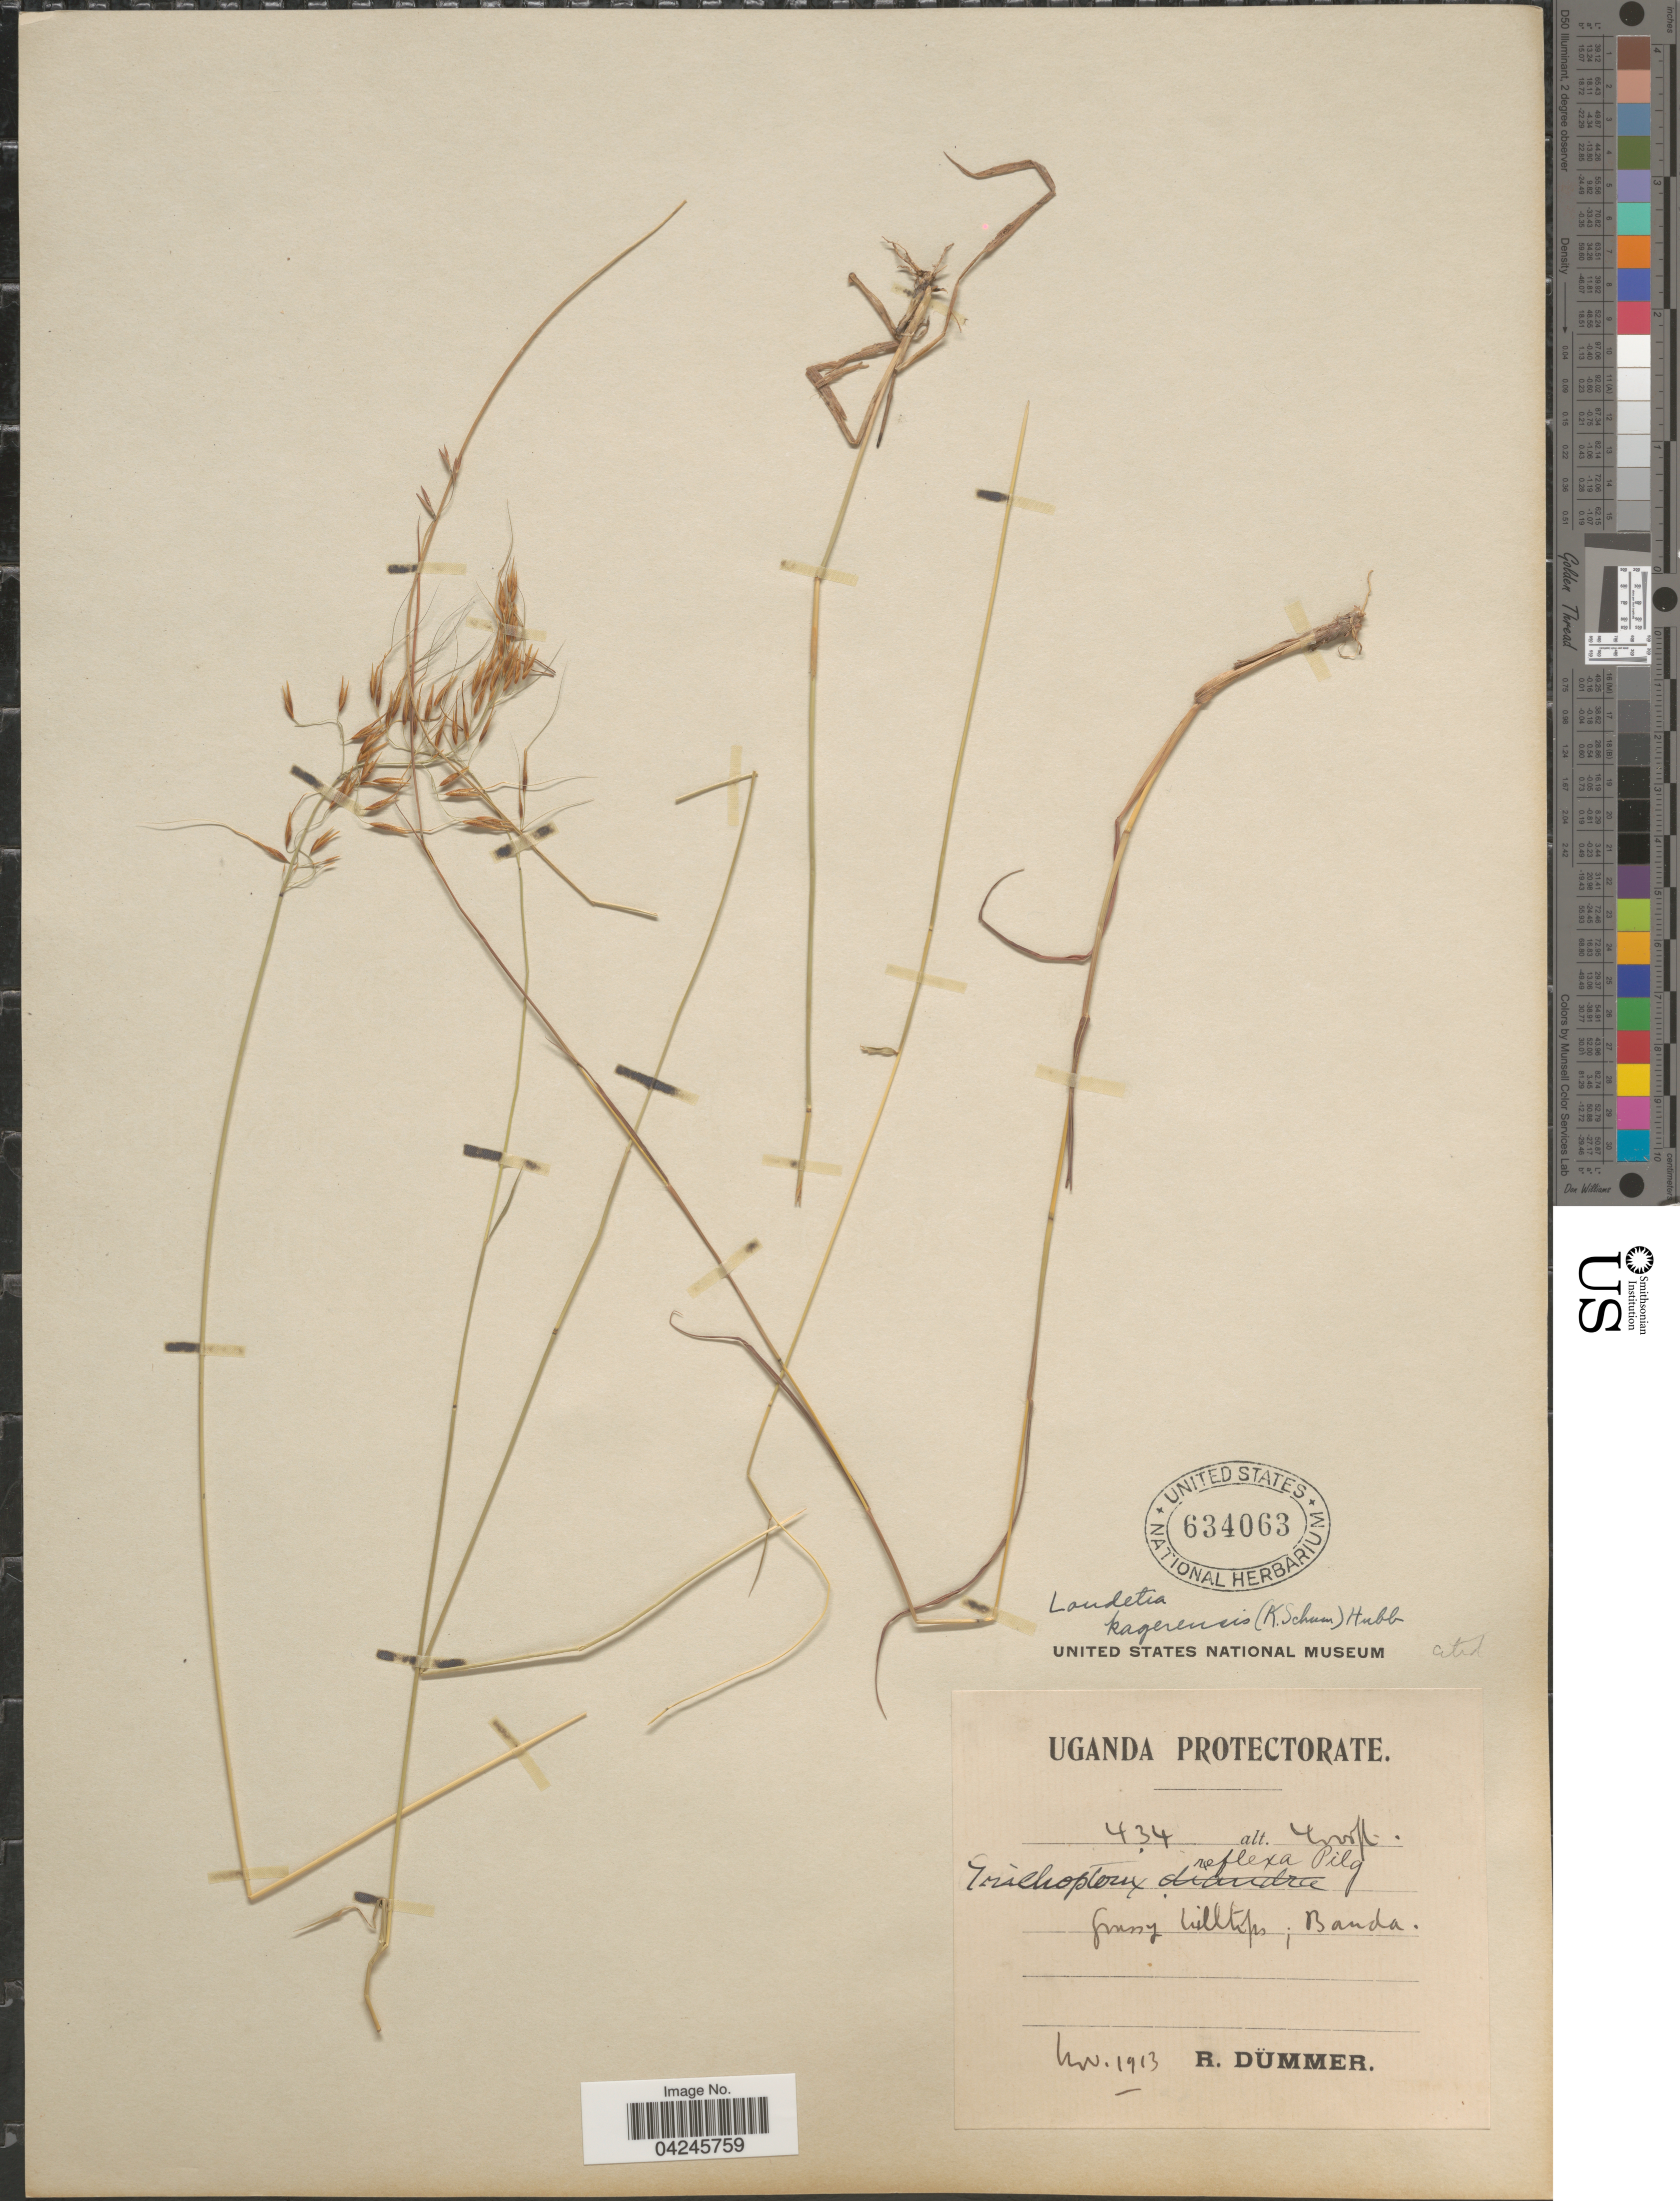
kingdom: Plantae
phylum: Tracheophyta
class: Liliopsida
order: Poales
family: Poaceae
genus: Loudetia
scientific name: Loudetia kagerensis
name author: (K. Schum.) Hutch.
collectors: R. A. Dümmer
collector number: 434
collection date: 1913-11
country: Uganda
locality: Uganda Protectorate. Banda.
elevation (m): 1219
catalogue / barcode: US 634063